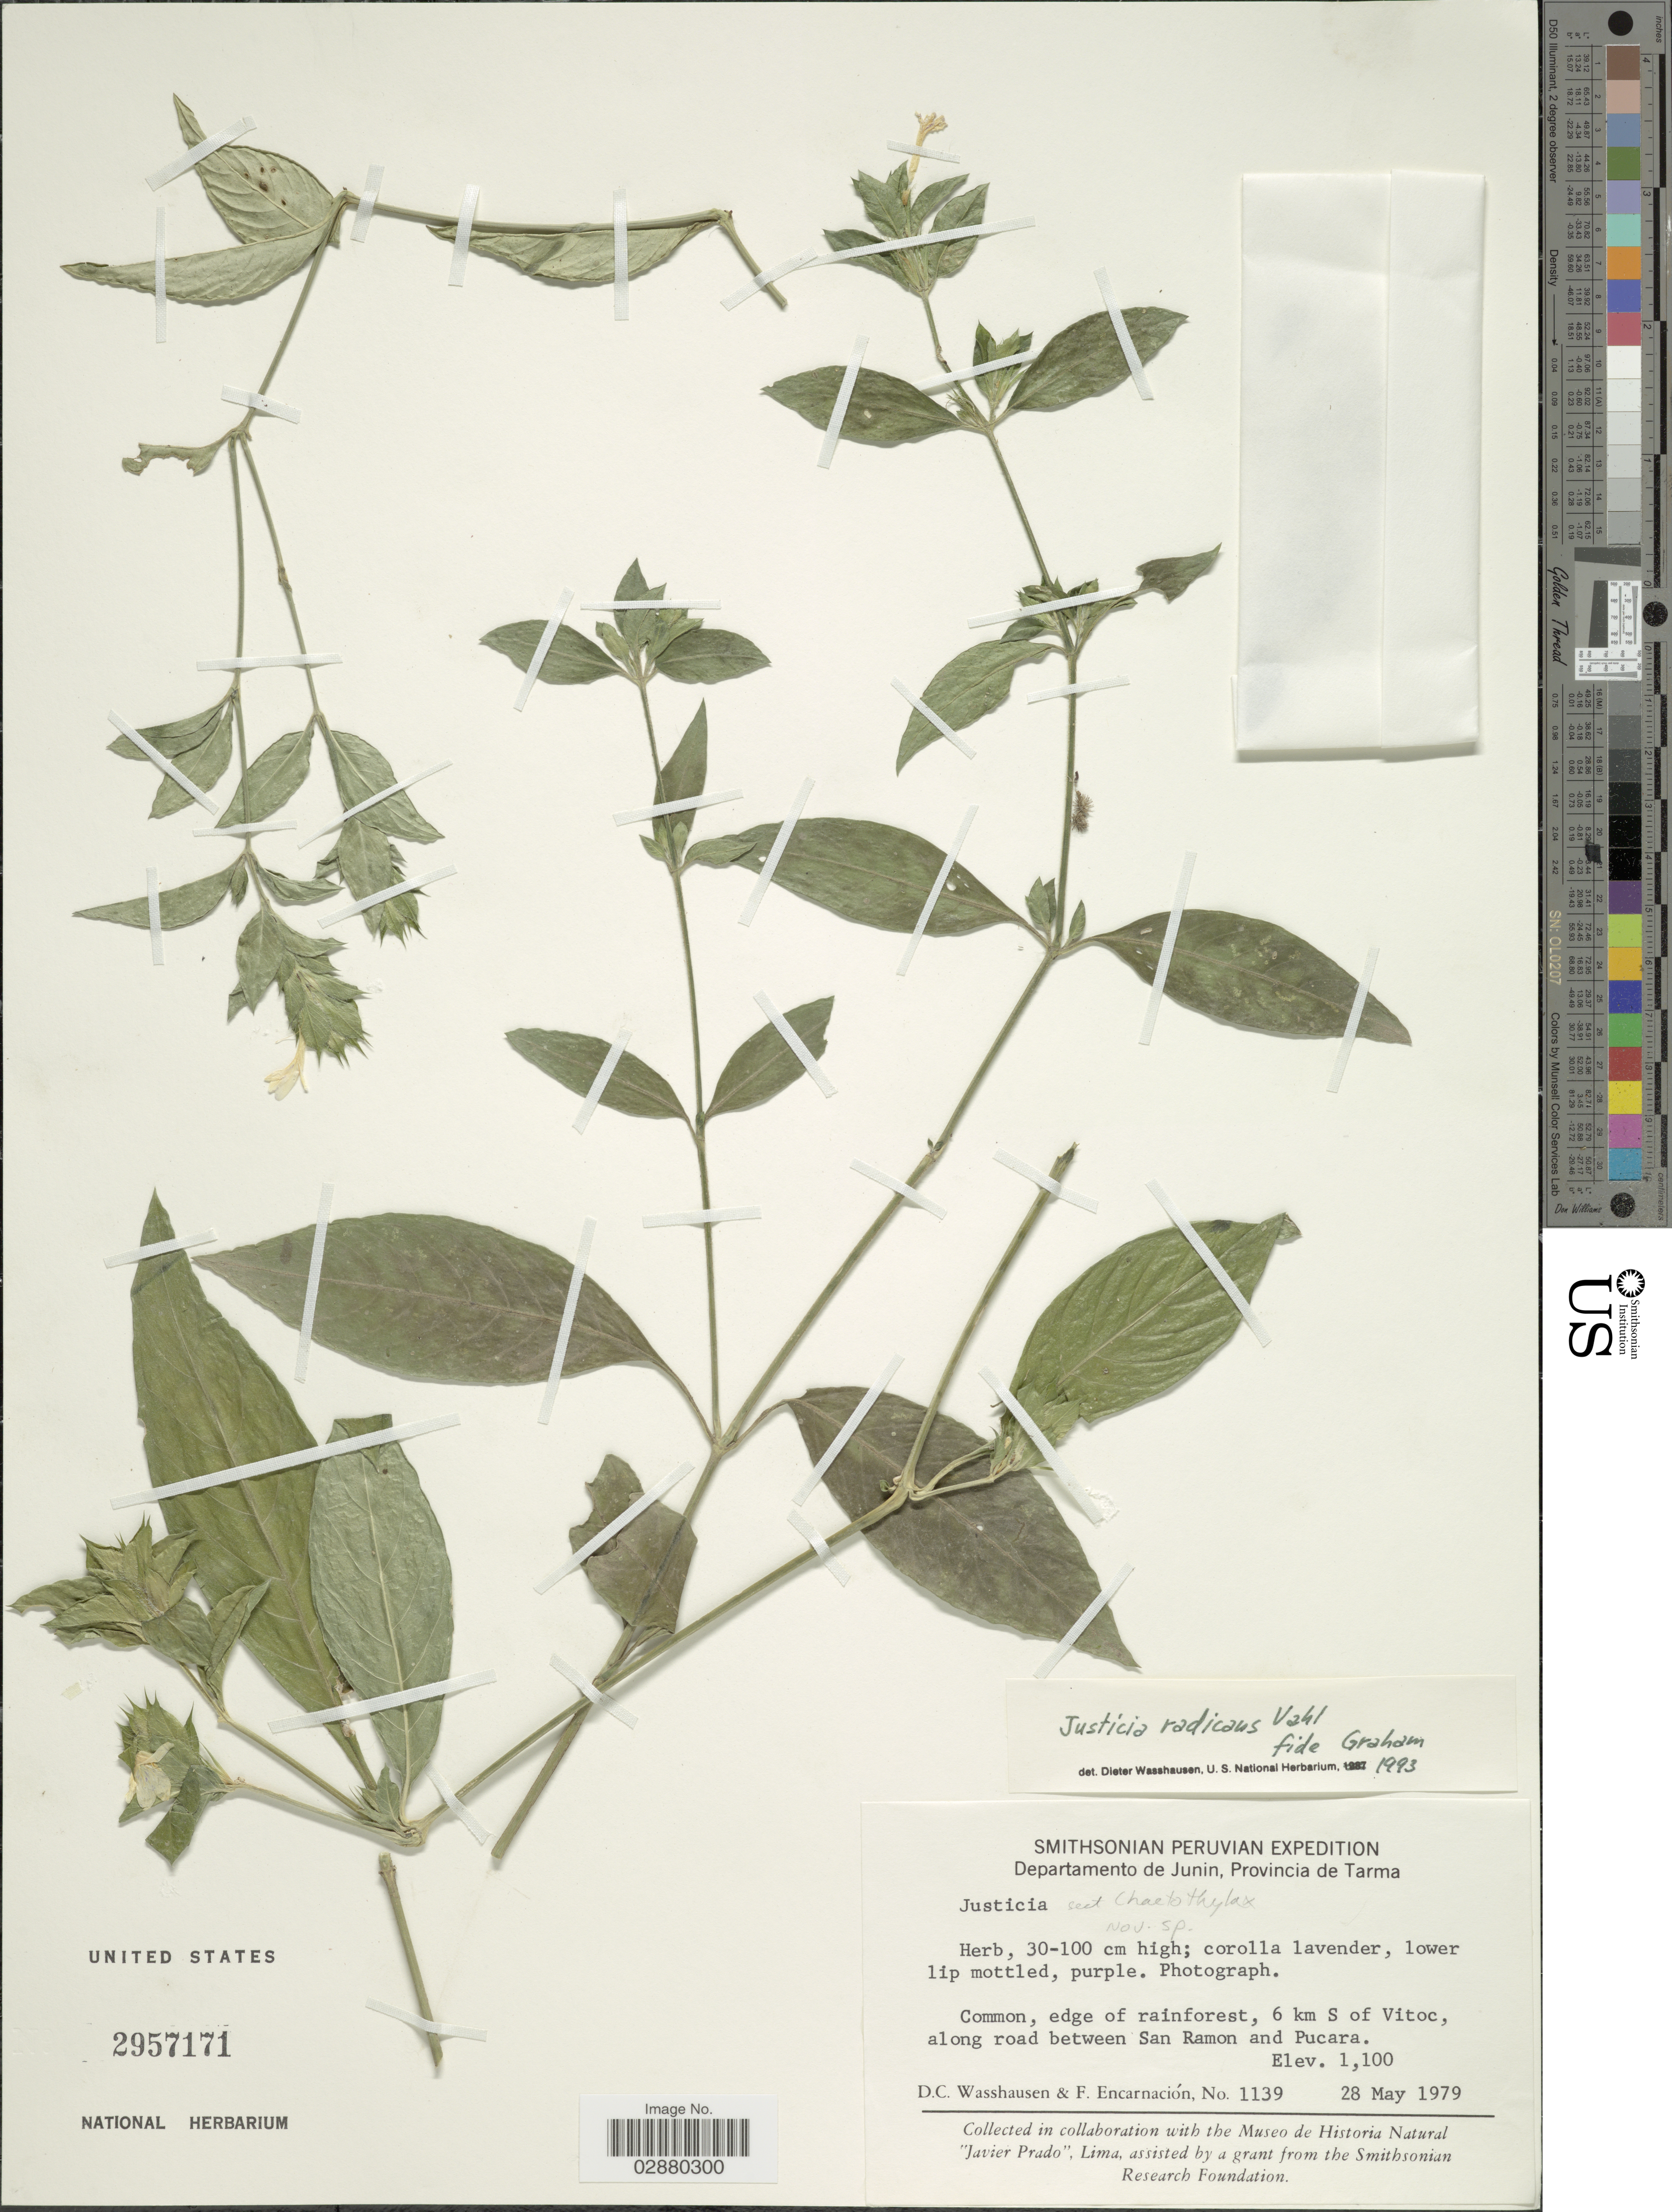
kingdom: Plantae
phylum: Tracheophyta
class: Magnoliopsida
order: Lamiales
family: Acanthaceae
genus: Justicia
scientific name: Justicia radicans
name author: Vahl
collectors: D. C. Wasshausen & F. Encarnación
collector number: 1139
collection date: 1979-05-28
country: Peru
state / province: Junín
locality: Departamento de Junin, Provincia de Tarma, 6 km S of Vitoc, along road between San Ramon and Pucara.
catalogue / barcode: US 2957171